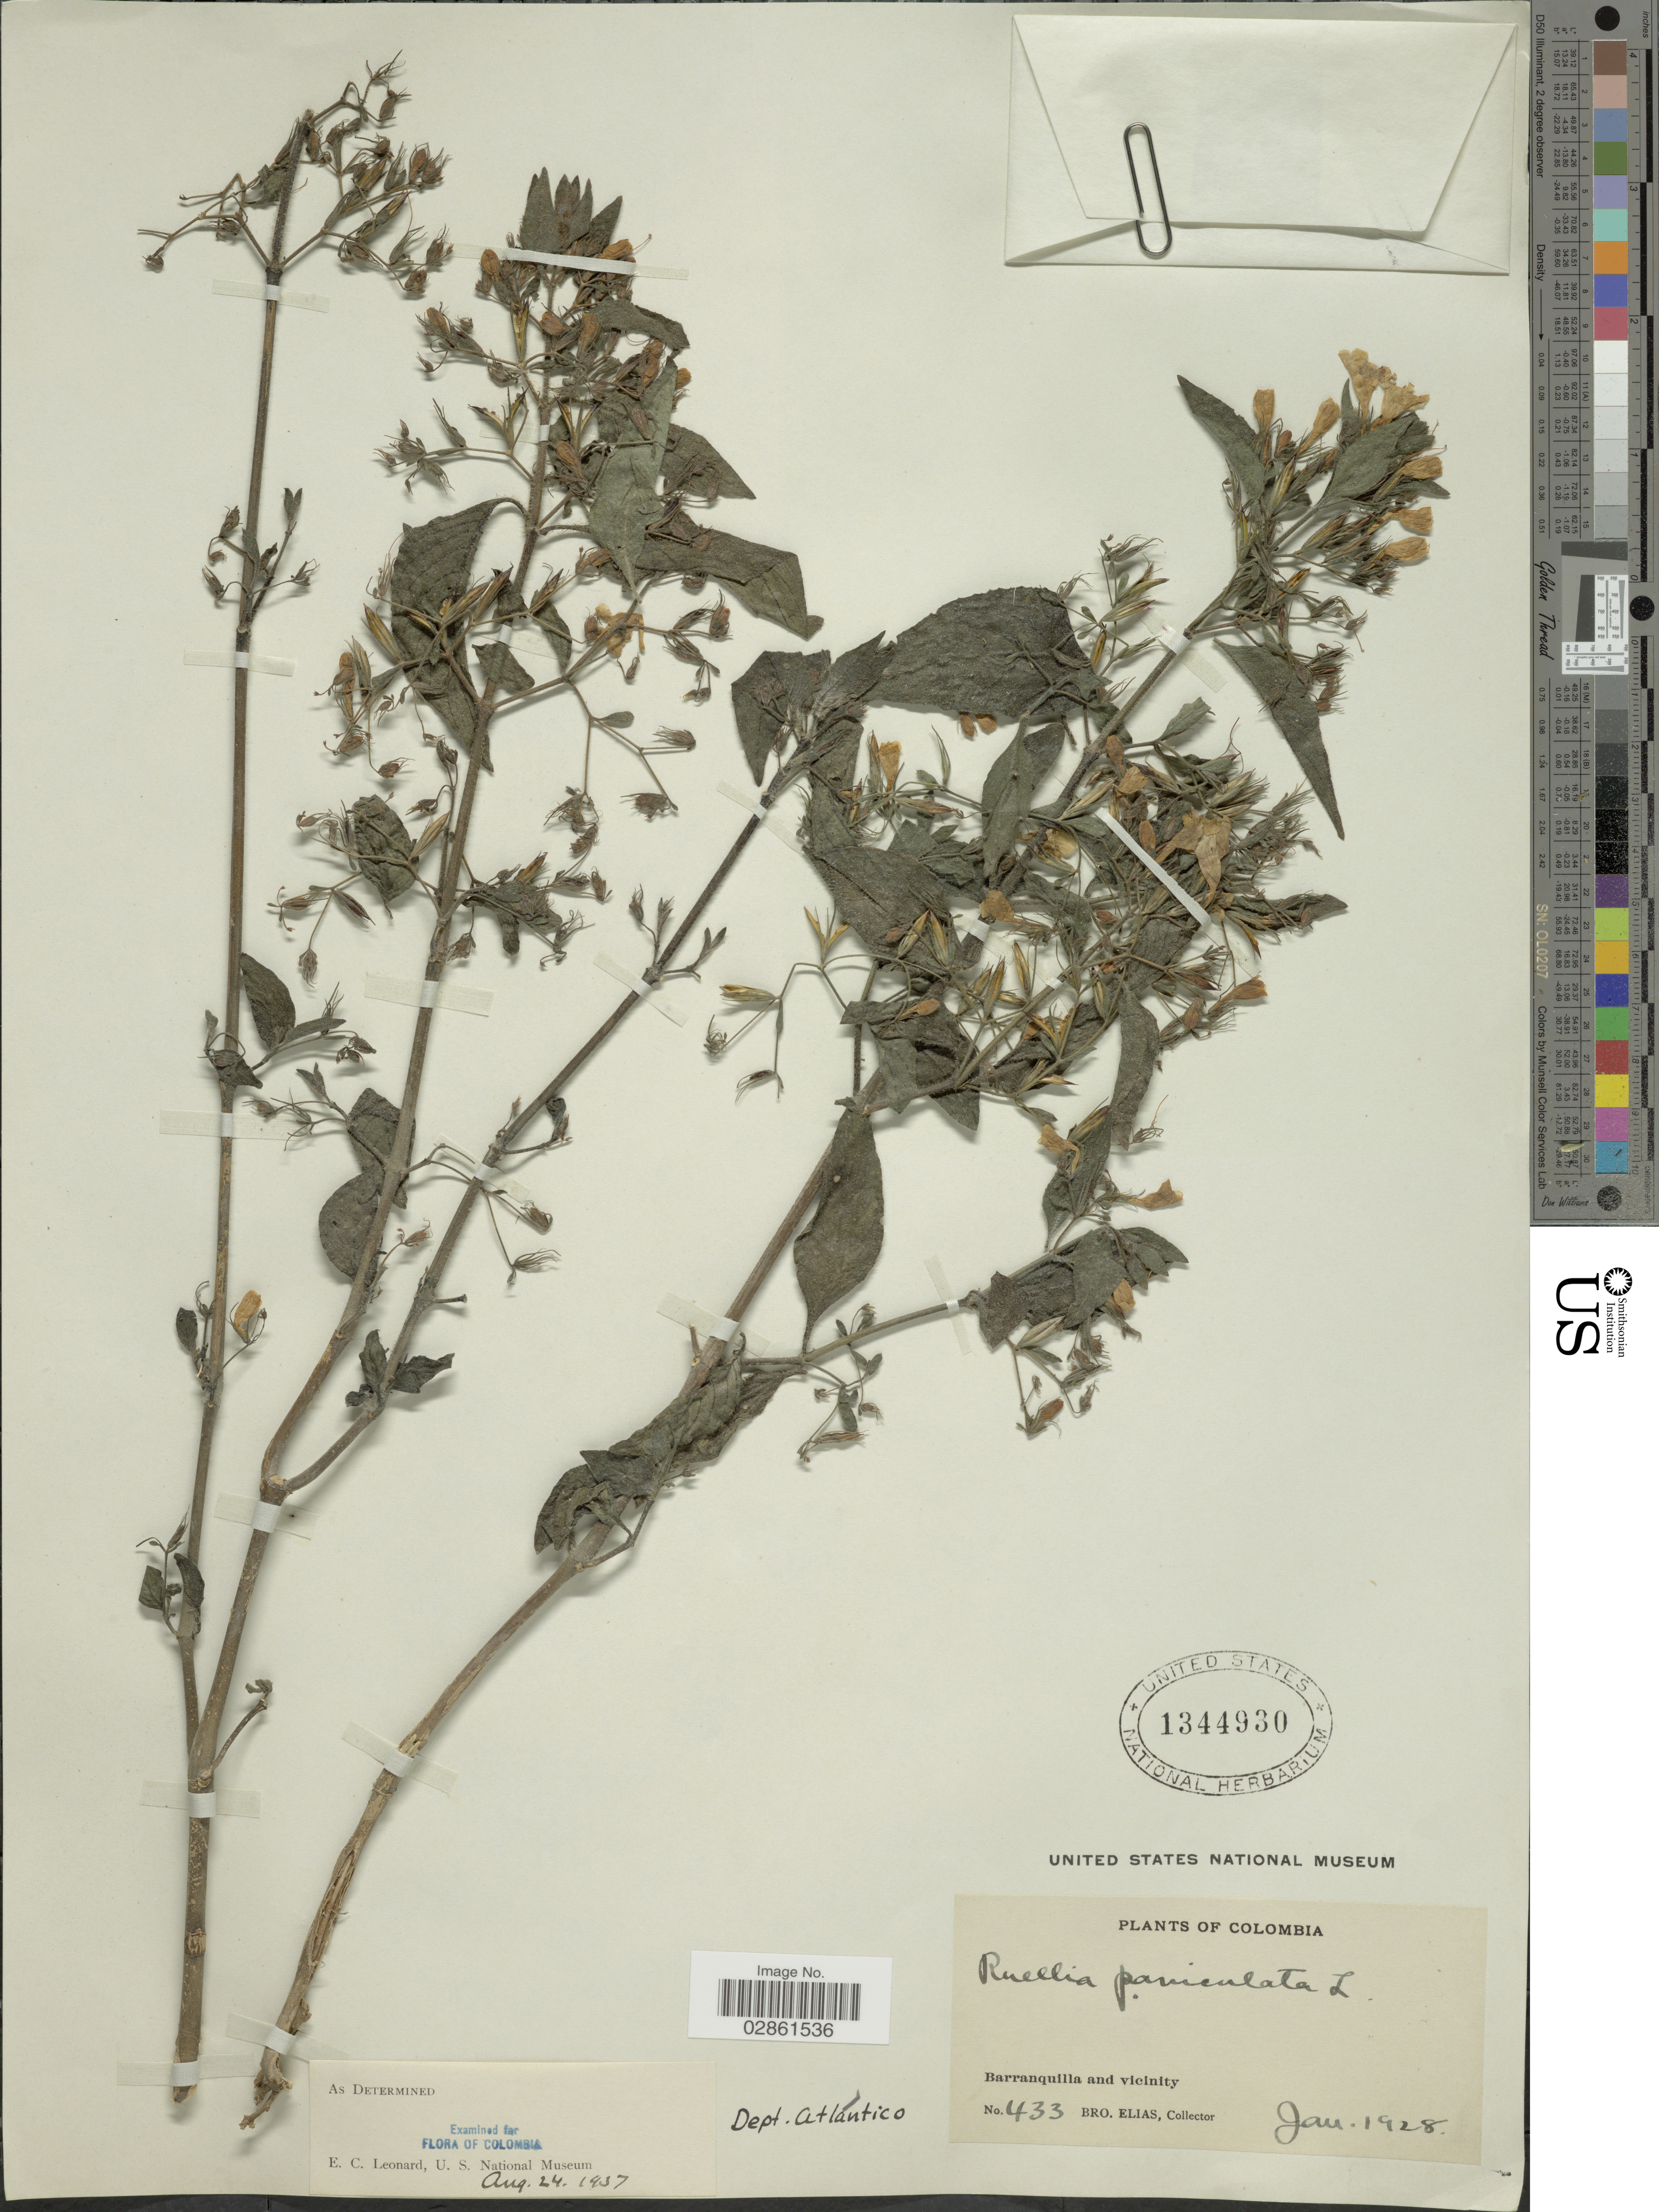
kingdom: Plantae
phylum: Tracheophyta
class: Magnoliopsida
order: Lamiales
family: Acanthaceae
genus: Ruellia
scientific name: Ruellia paniculata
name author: L.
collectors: Bro. Elias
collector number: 433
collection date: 1928-01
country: Colombia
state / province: Atlántico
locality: Dept. Atlántico. Barranquilla and vicinity.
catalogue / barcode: US 1344930